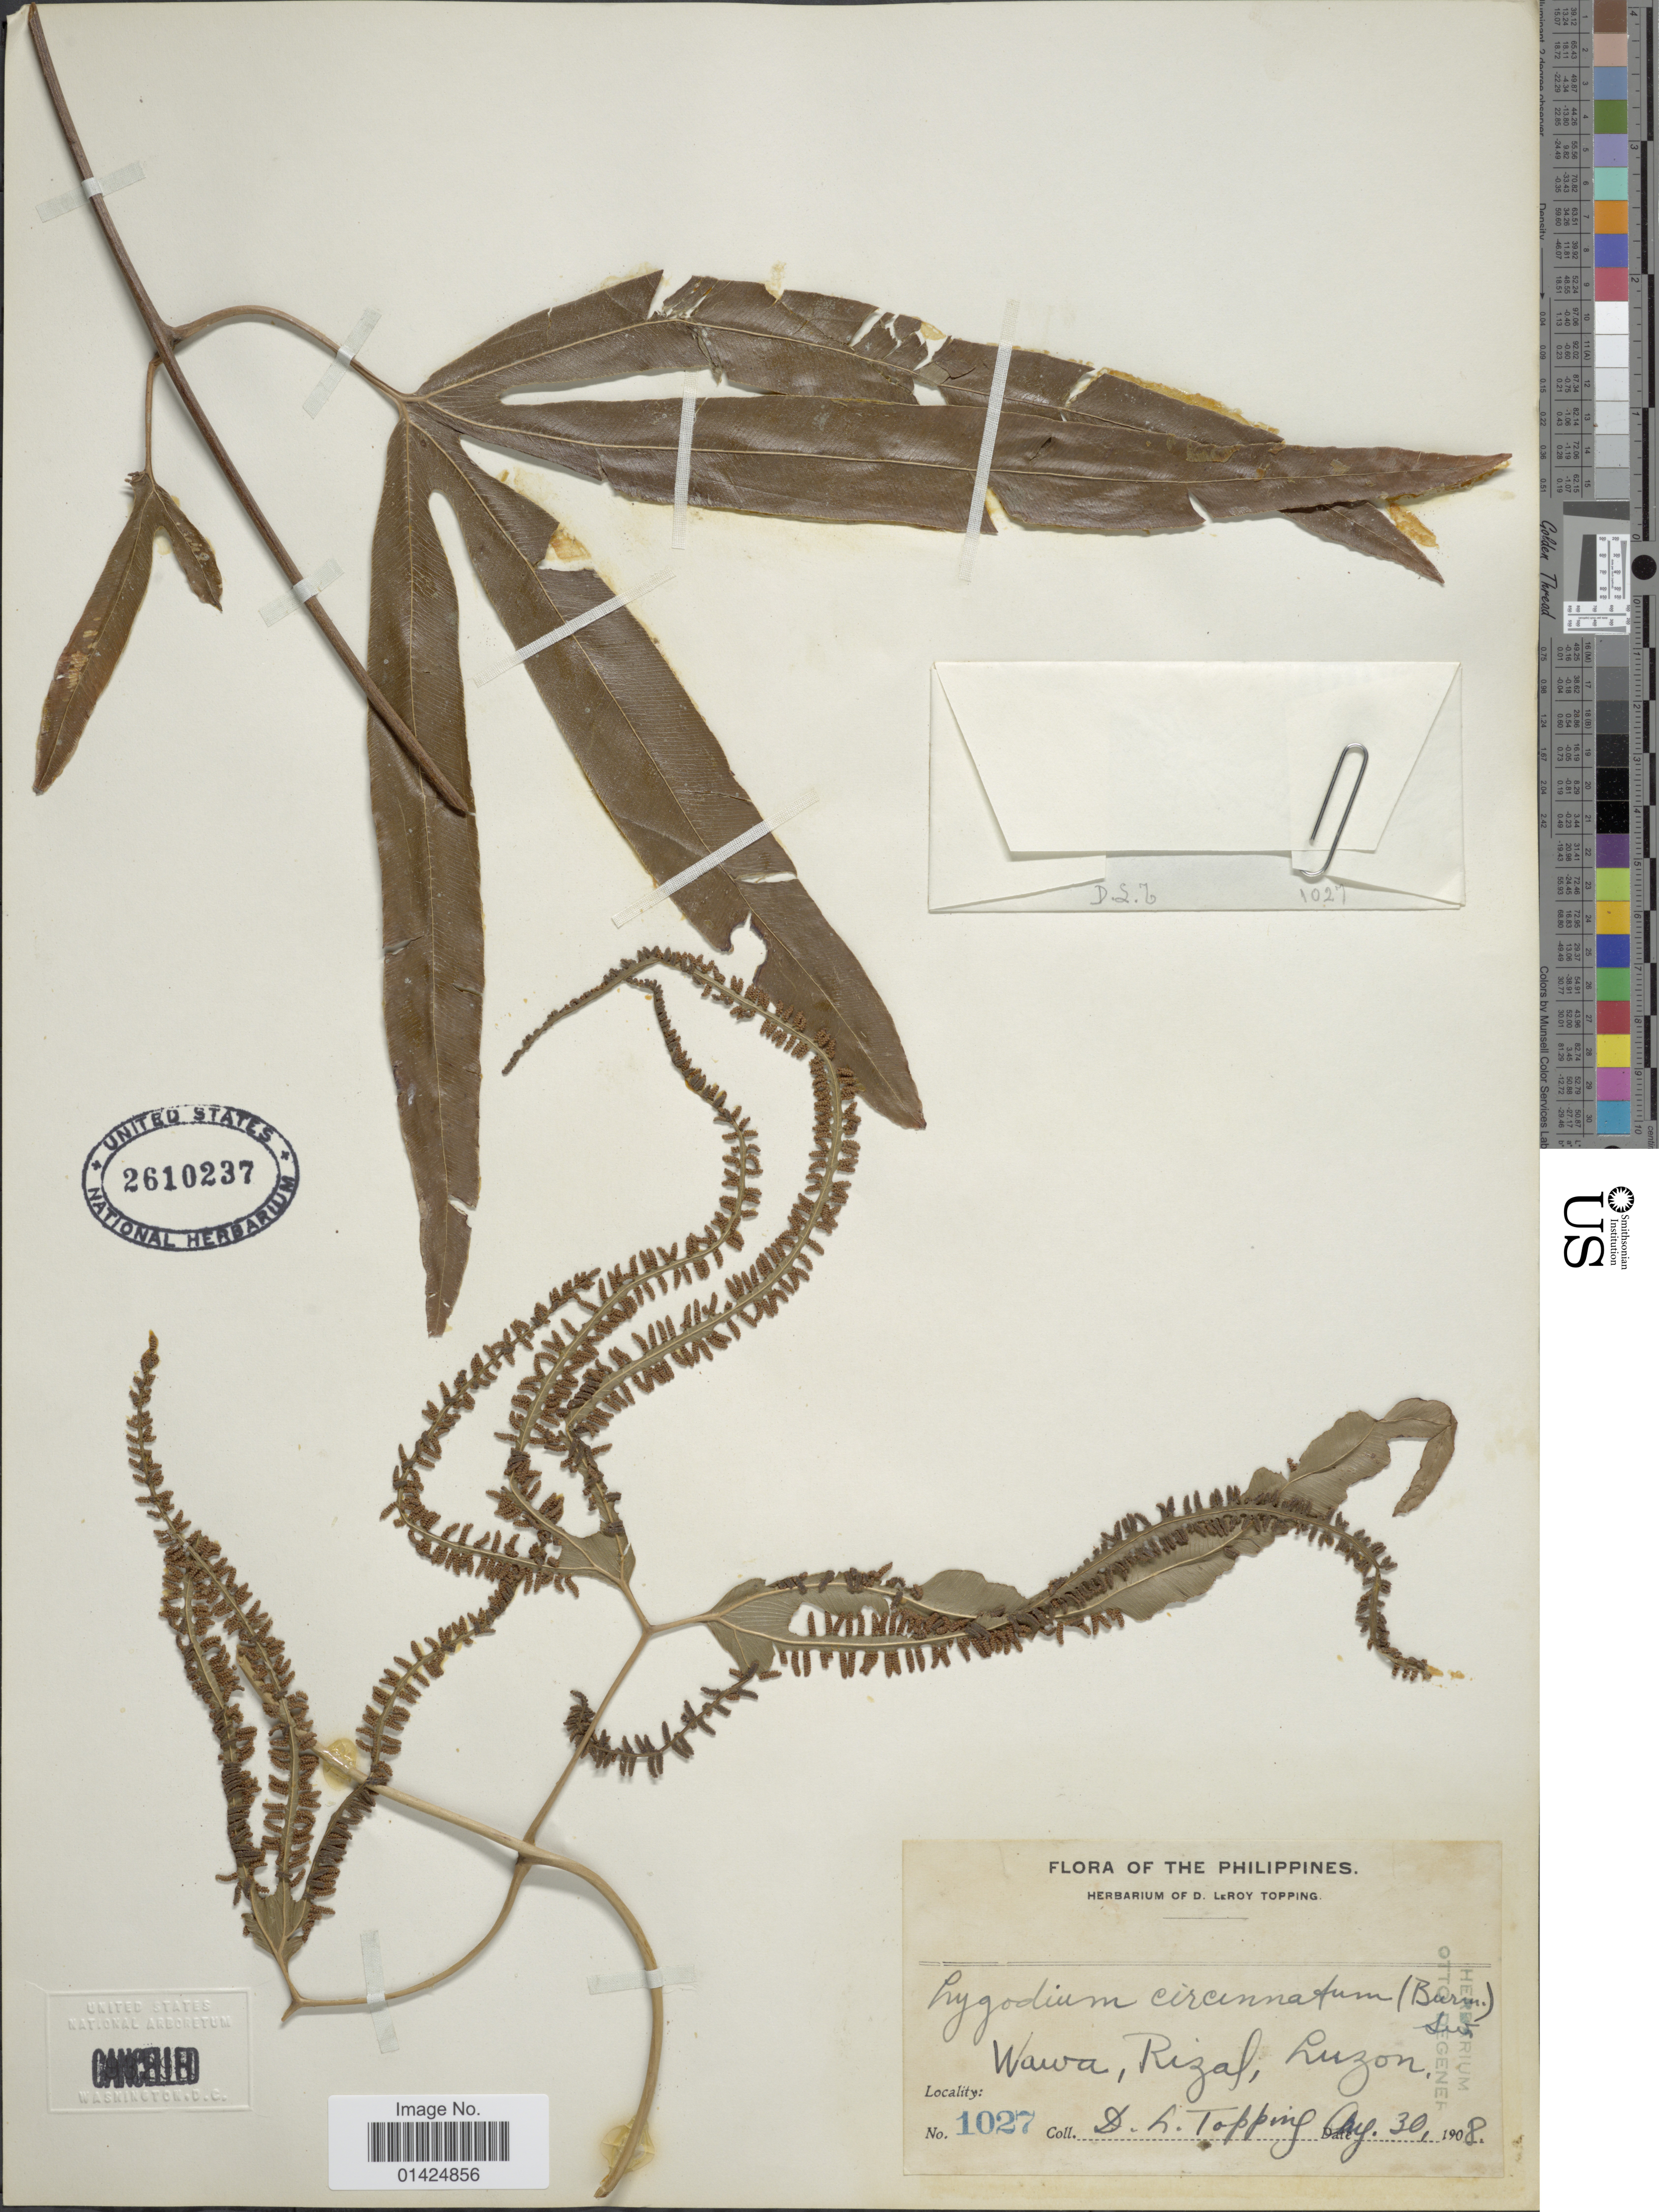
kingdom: Plantae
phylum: Tracheophyta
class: Polypodiopsida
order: Schizaeales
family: Lygodiaceae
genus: Lygodium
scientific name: Lygodium circinnatum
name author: (Burm. f.) Sw.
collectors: D. L. Topping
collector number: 1027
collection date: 1908-08-30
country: Philippines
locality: Wawa, Rizal, Luzon.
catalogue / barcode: US 2610237